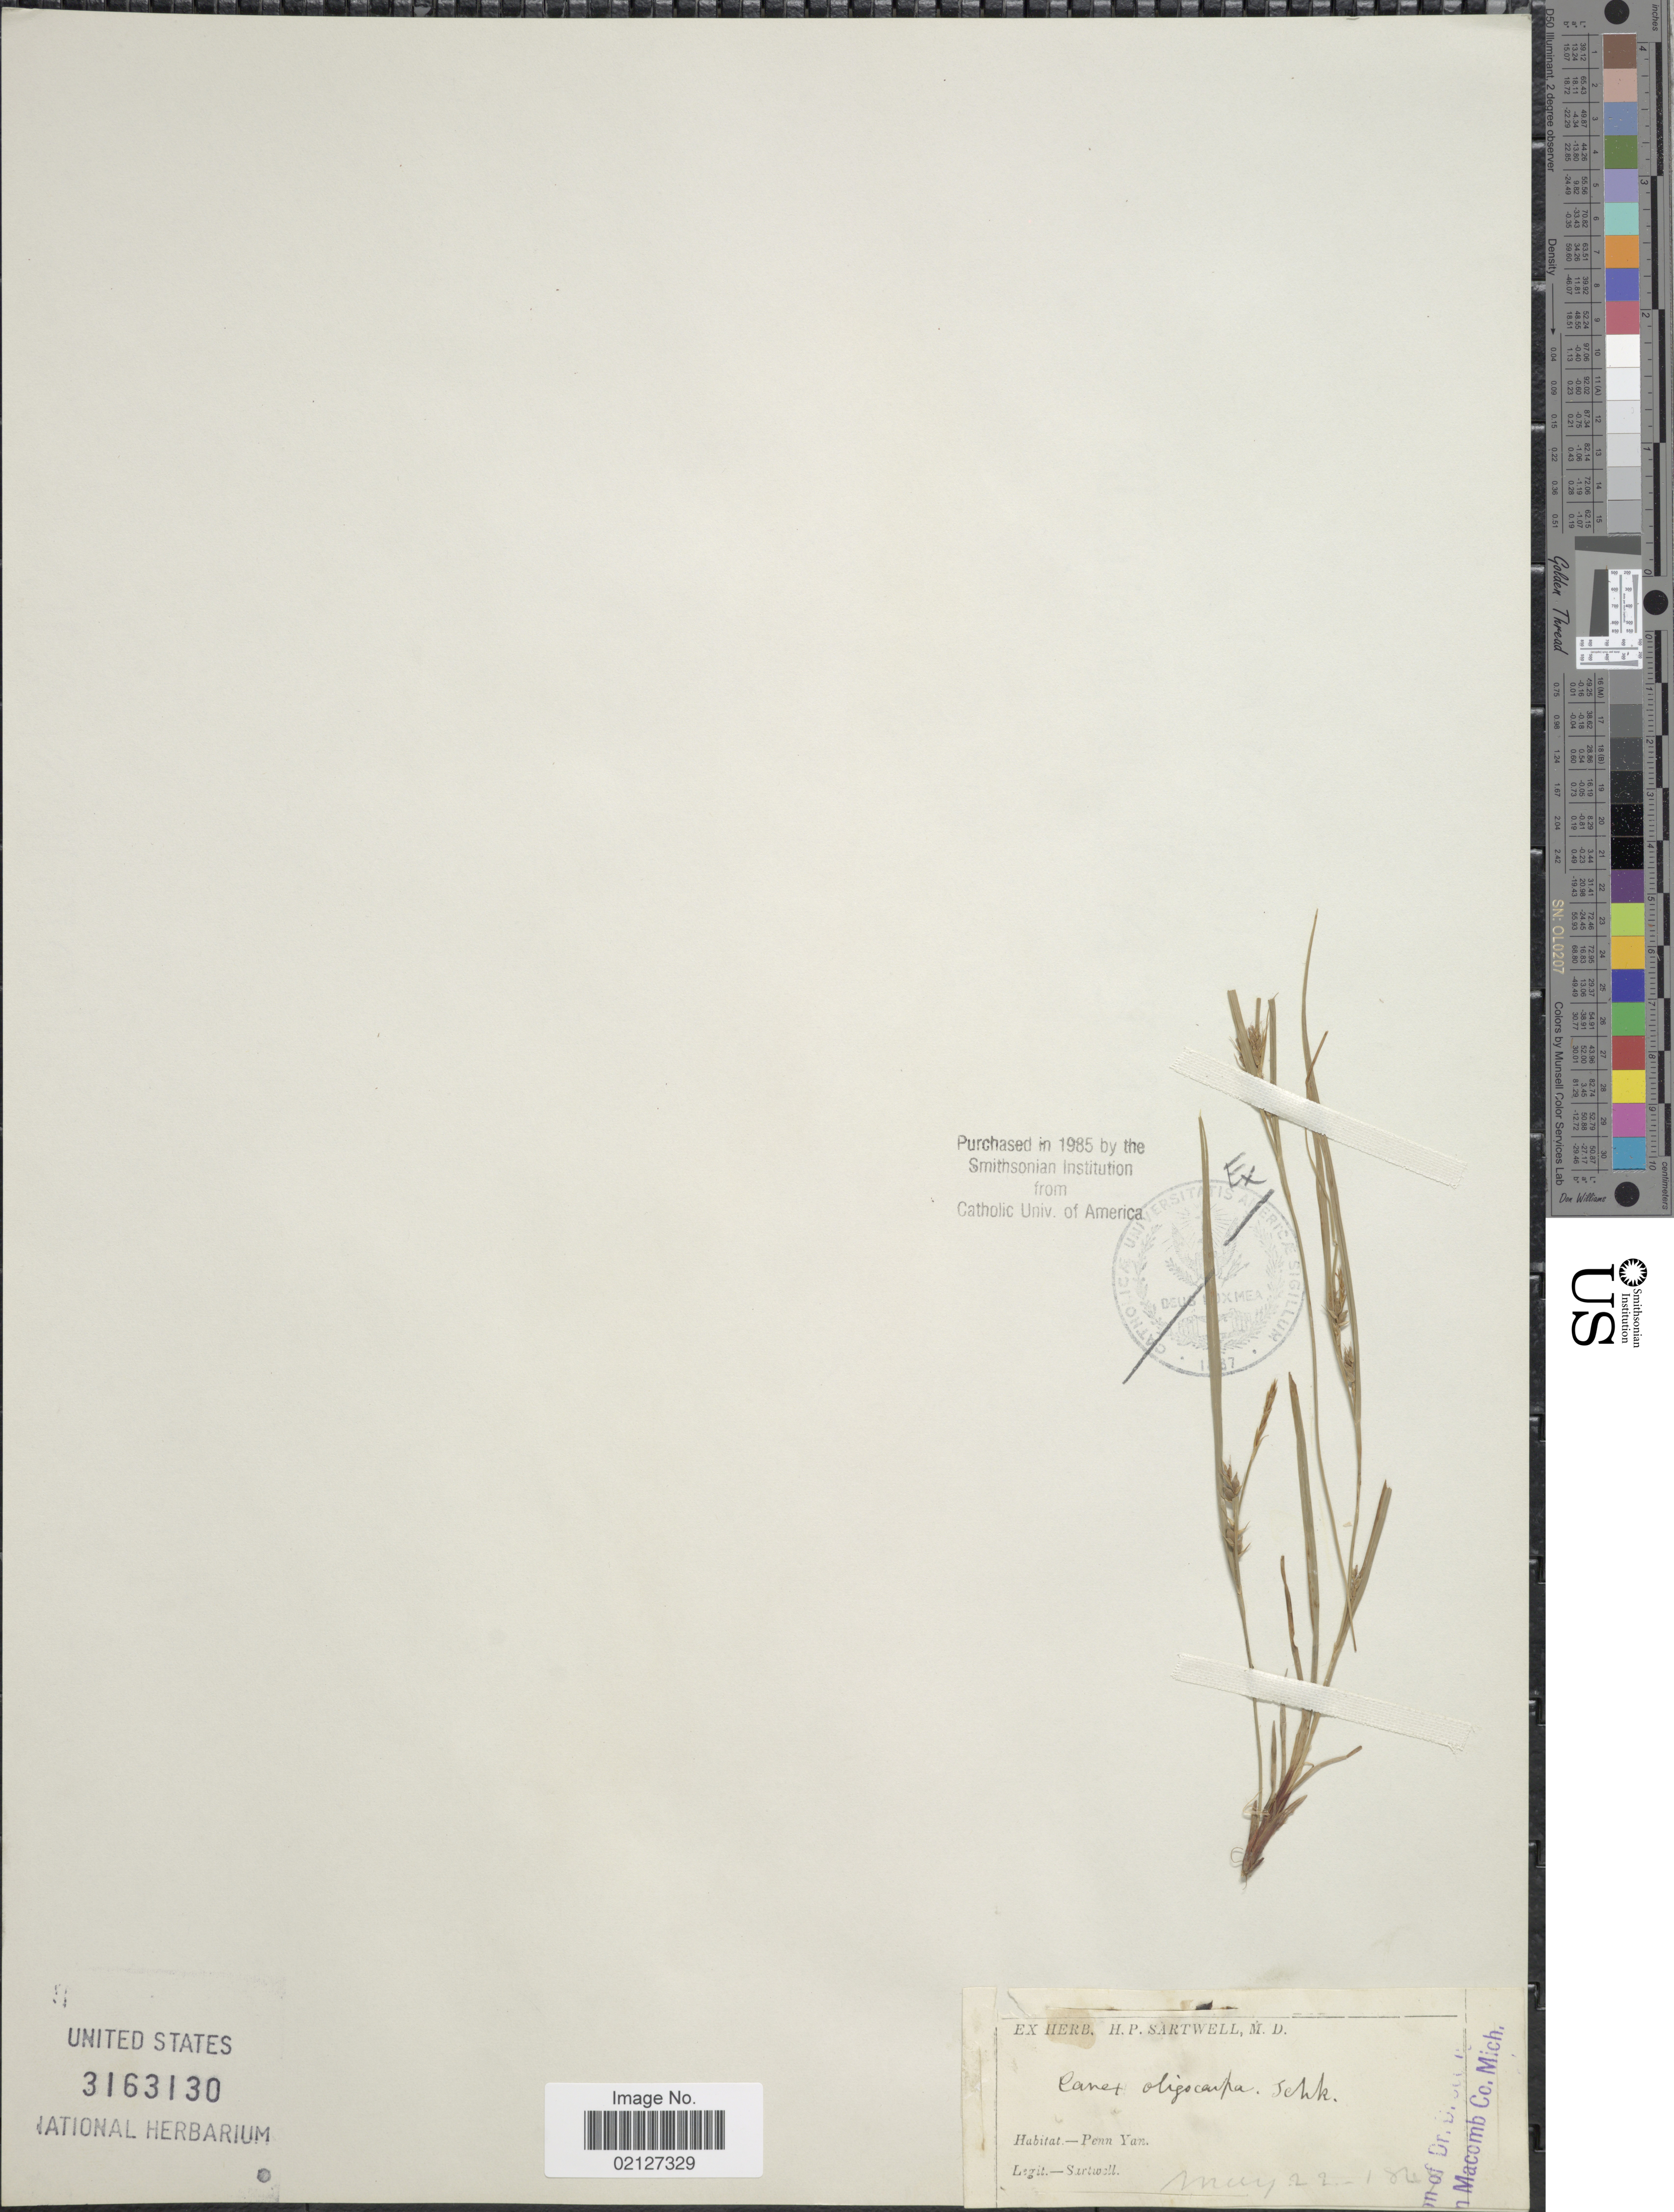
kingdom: Plantae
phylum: Tracheophyta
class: Liliopsida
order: Poales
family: Cyperaceae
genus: Carex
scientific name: Carex oligocarpa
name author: Willd.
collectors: Sartwell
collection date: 1860-05-22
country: United States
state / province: New York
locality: Penn Yan.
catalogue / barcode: US 3163130